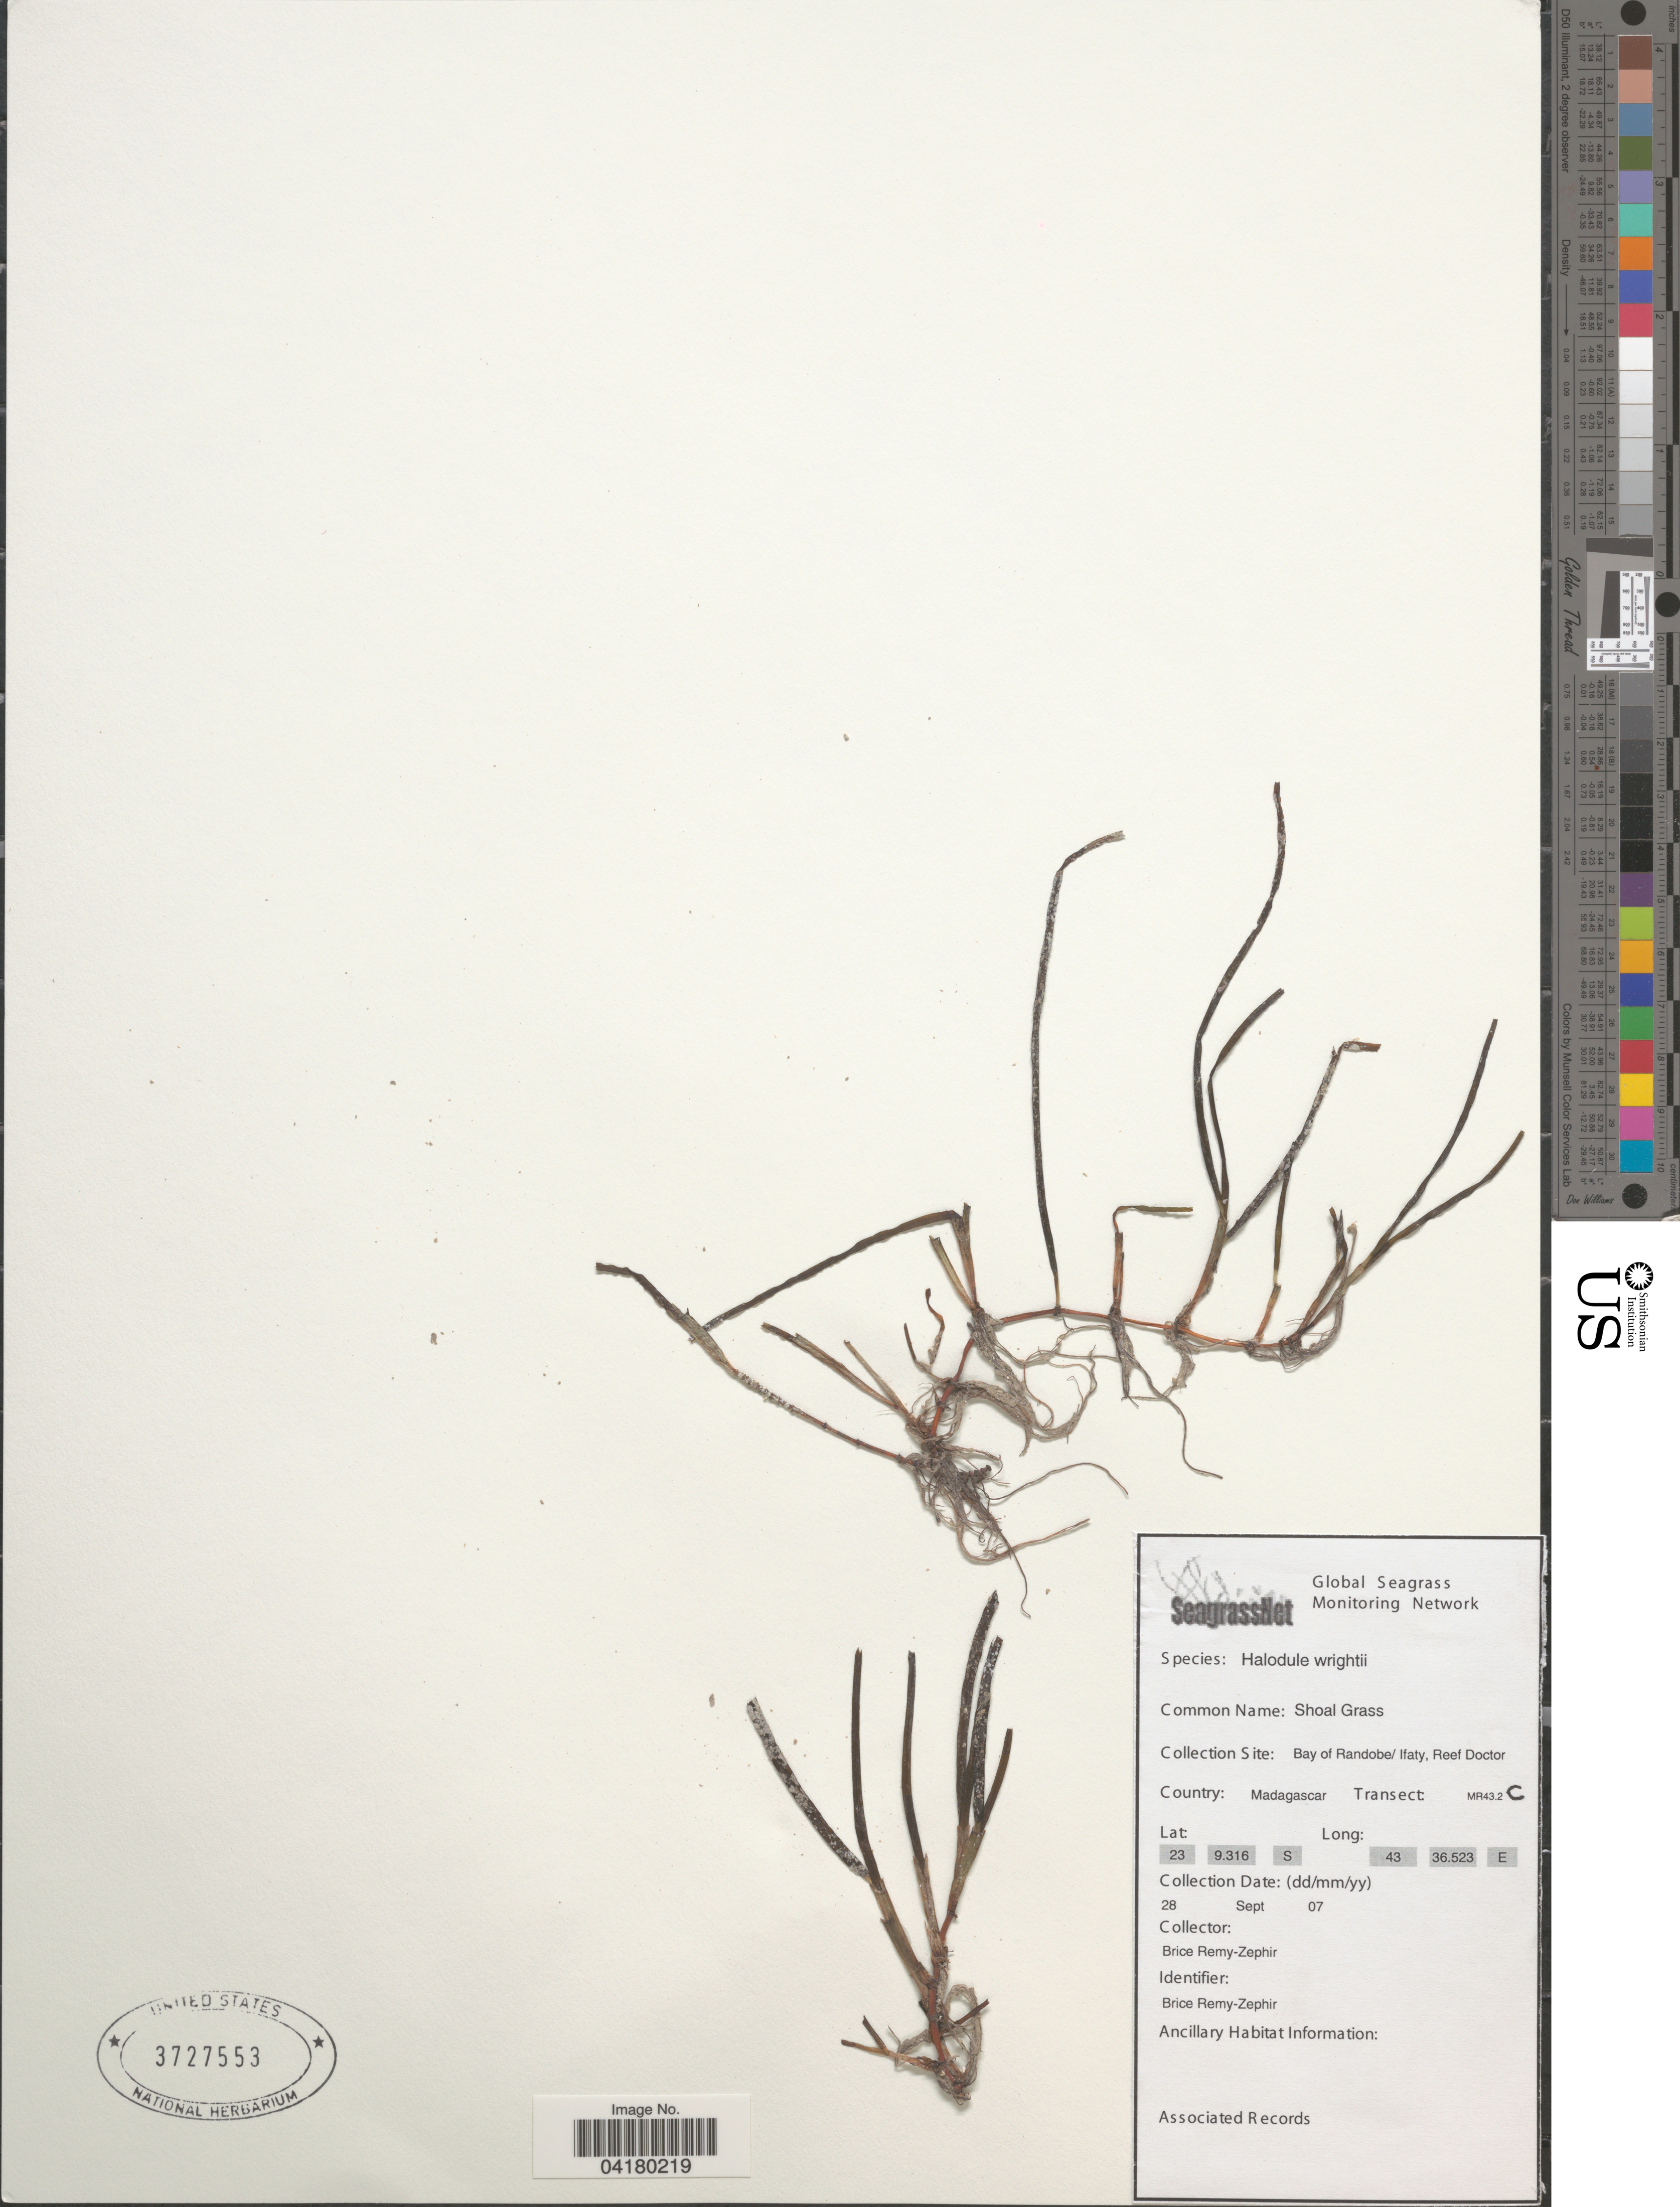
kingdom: Plantae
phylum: Tracheophyta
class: Liliopsida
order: Alismatales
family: Cymodoceaceae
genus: Halodule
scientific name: Halodule wrightii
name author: Asch.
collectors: B. Remy-Zephir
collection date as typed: Transcribed d/m/y: 28/9/7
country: Madagascar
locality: Bay of Randobe/ Ifaty, Reef Doctor. Transect: MR43.2 C.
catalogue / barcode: US 3727553